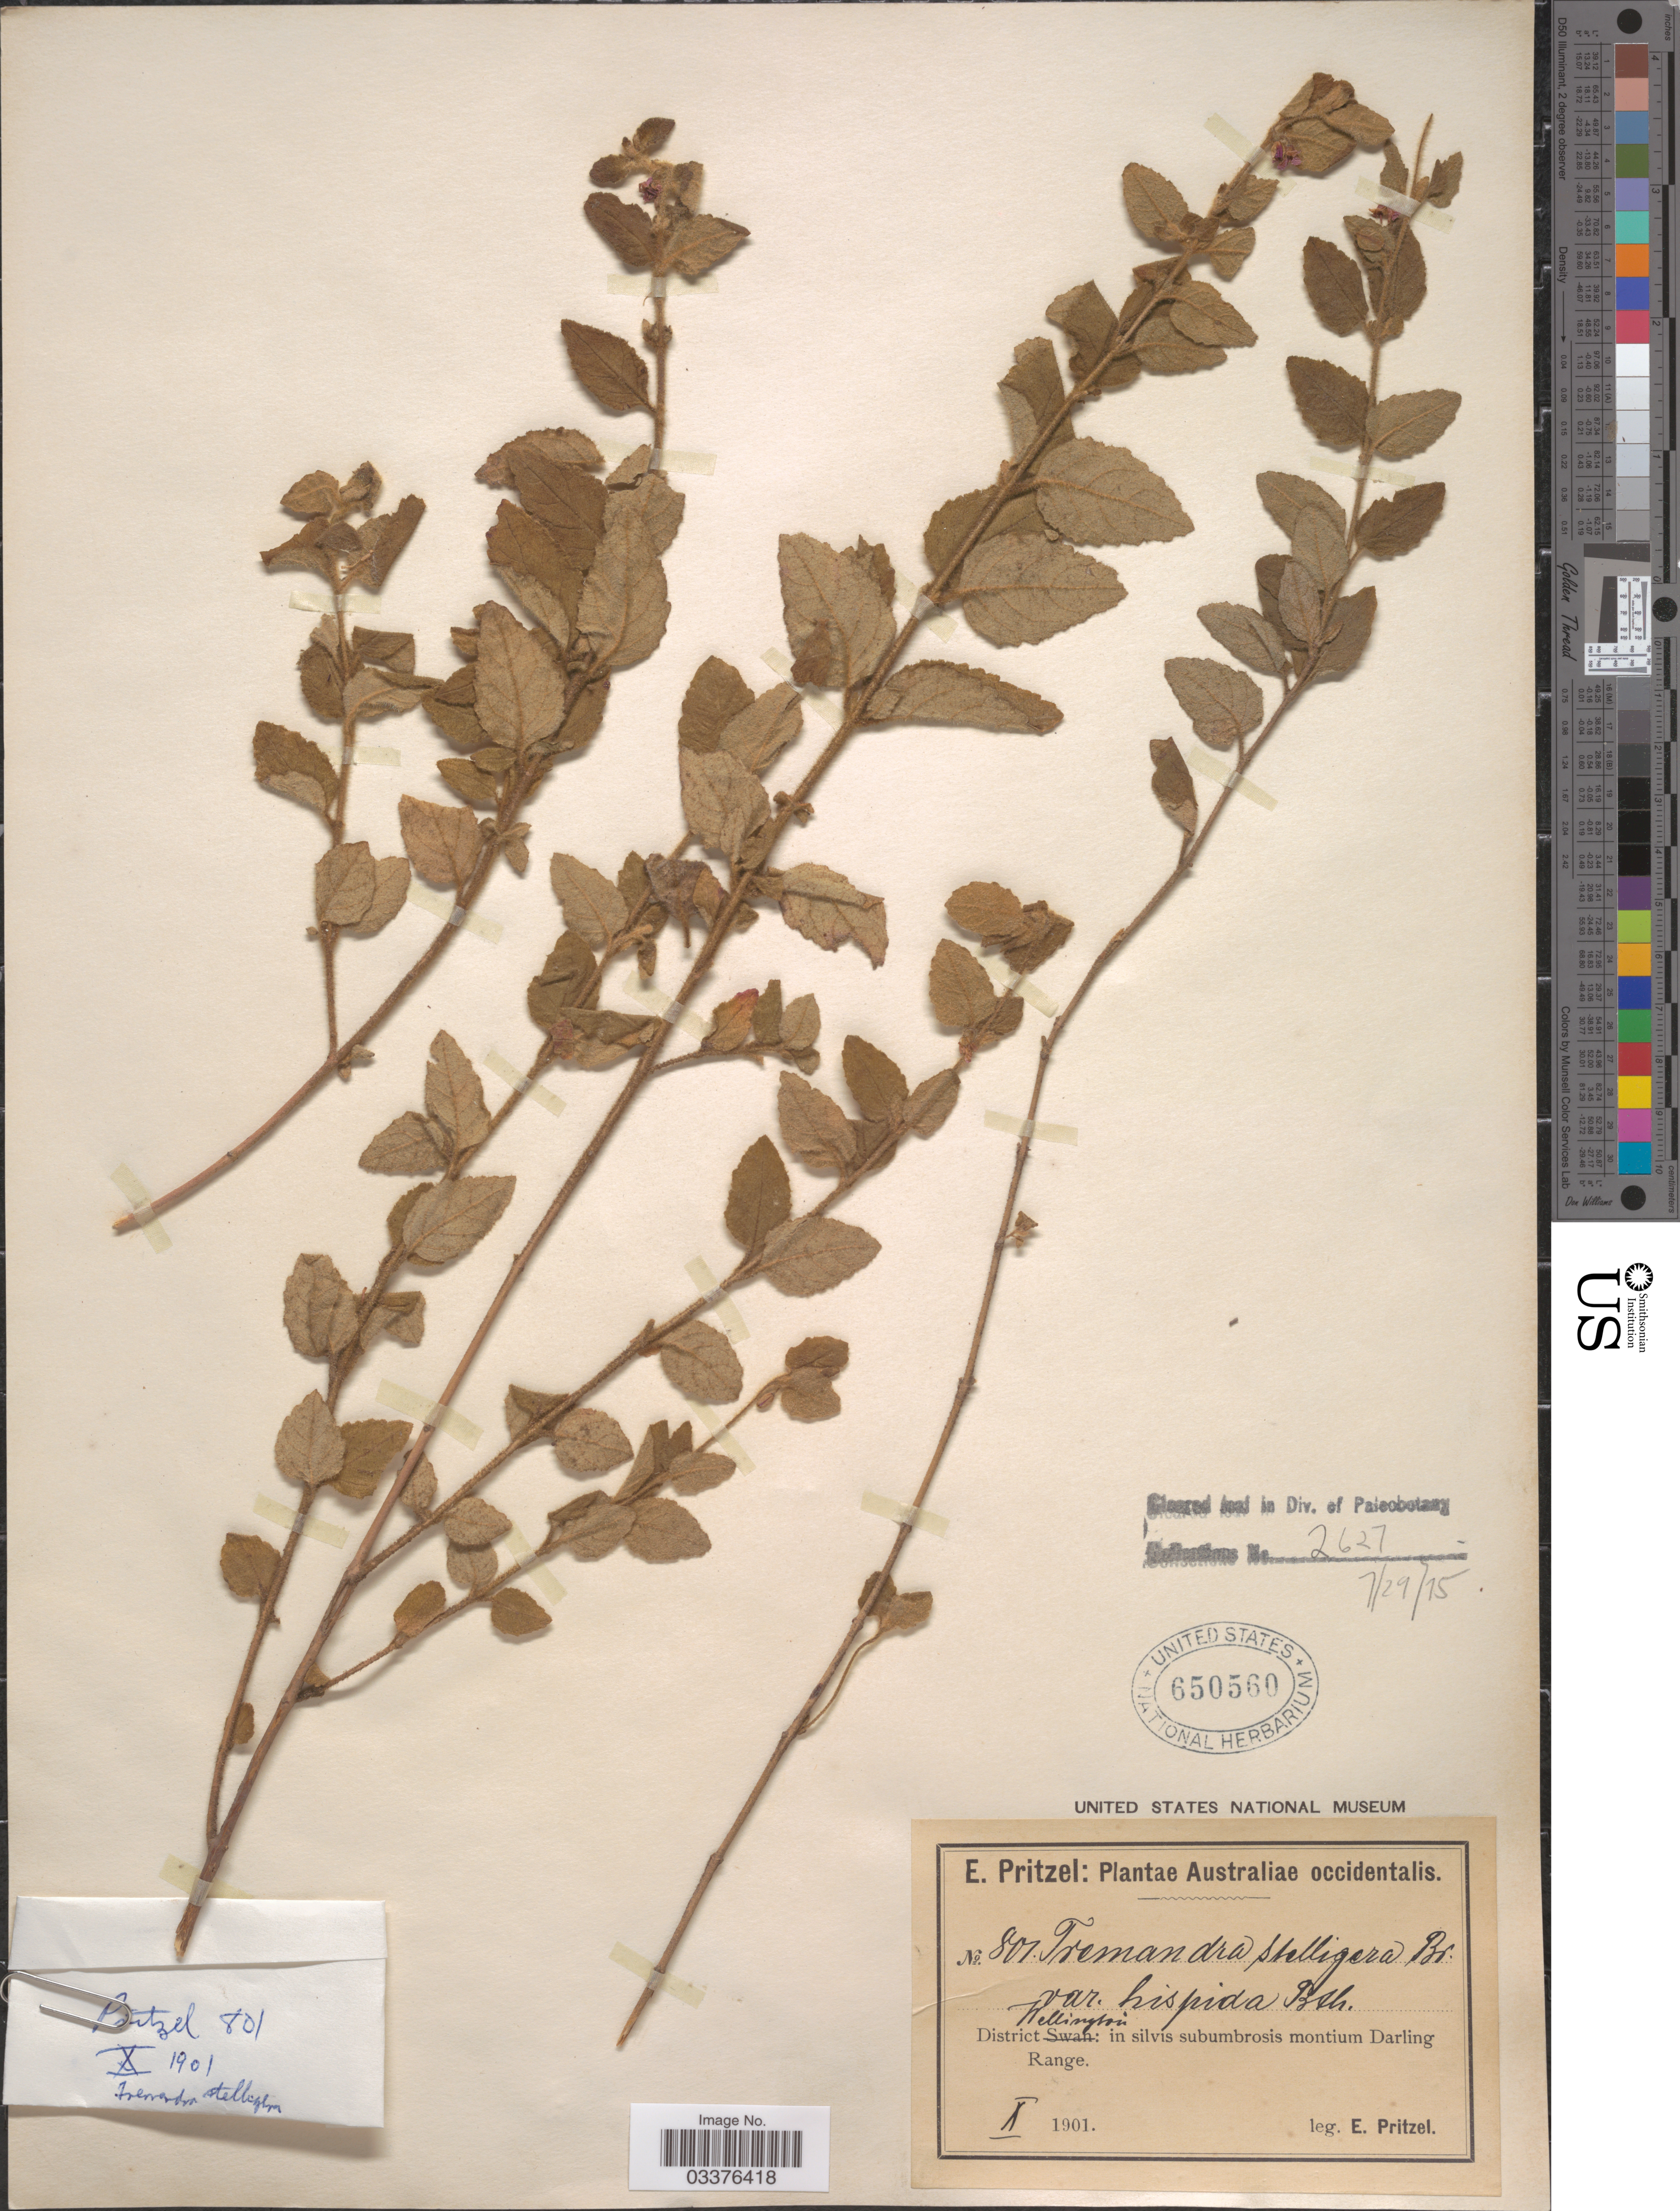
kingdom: Plantae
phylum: Tracheophyta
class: Magnoliopsida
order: Oxalidales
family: Elaeocarpaceae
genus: Tremandra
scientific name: Tremandra stelligera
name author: R. Br. ex DC.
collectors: E. G. Pritzel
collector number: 801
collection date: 1901-10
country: Australia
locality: Australiae occidentalis. District Wellington: in silvis subumbrosis montium Darling Range.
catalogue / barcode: US 650560